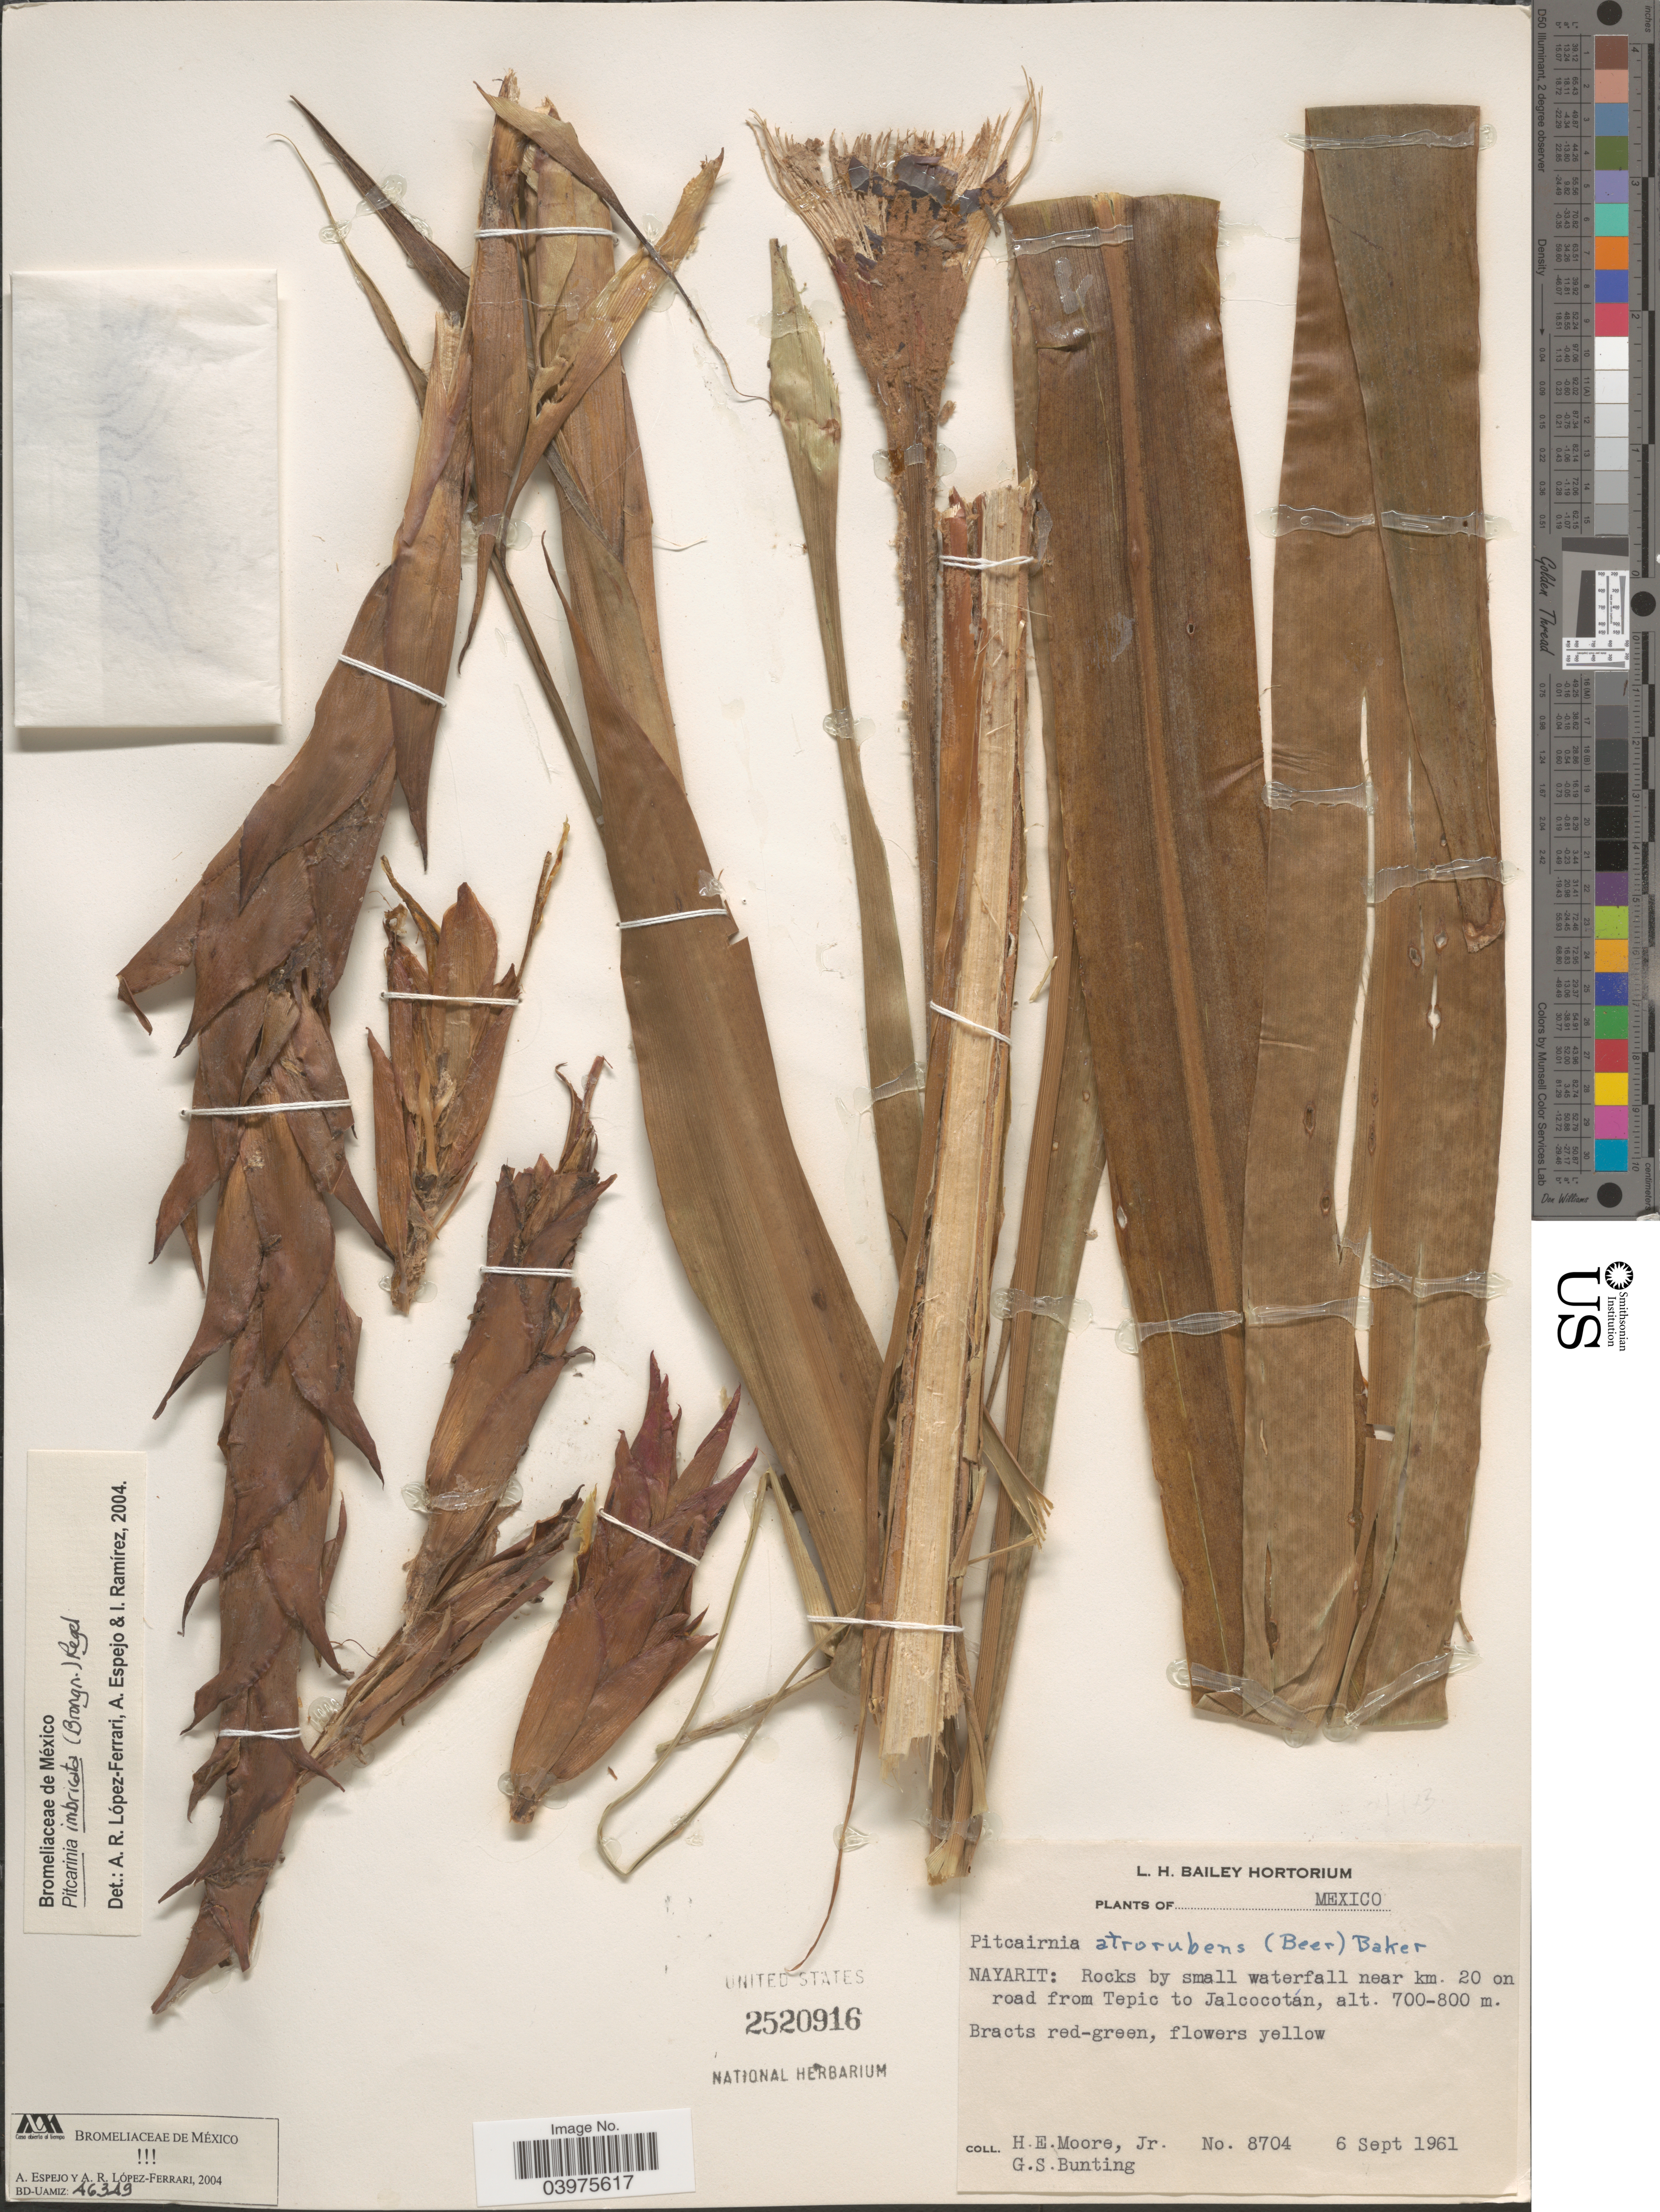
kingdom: Plantae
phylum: Tracheophyta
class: Liliopsida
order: Poales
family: Bromeliaceae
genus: Pitcairnia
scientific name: Pitcairnia imbricata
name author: (Brongn.) Regel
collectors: H. Moore & G. S. Bunting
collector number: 8704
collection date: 1961-09-06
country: Mexico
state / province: Nayarit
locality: Rocks by small waterfall near km 20 on road from Tepic to Jalcocotán.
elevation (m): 700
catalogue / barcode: US 2520916